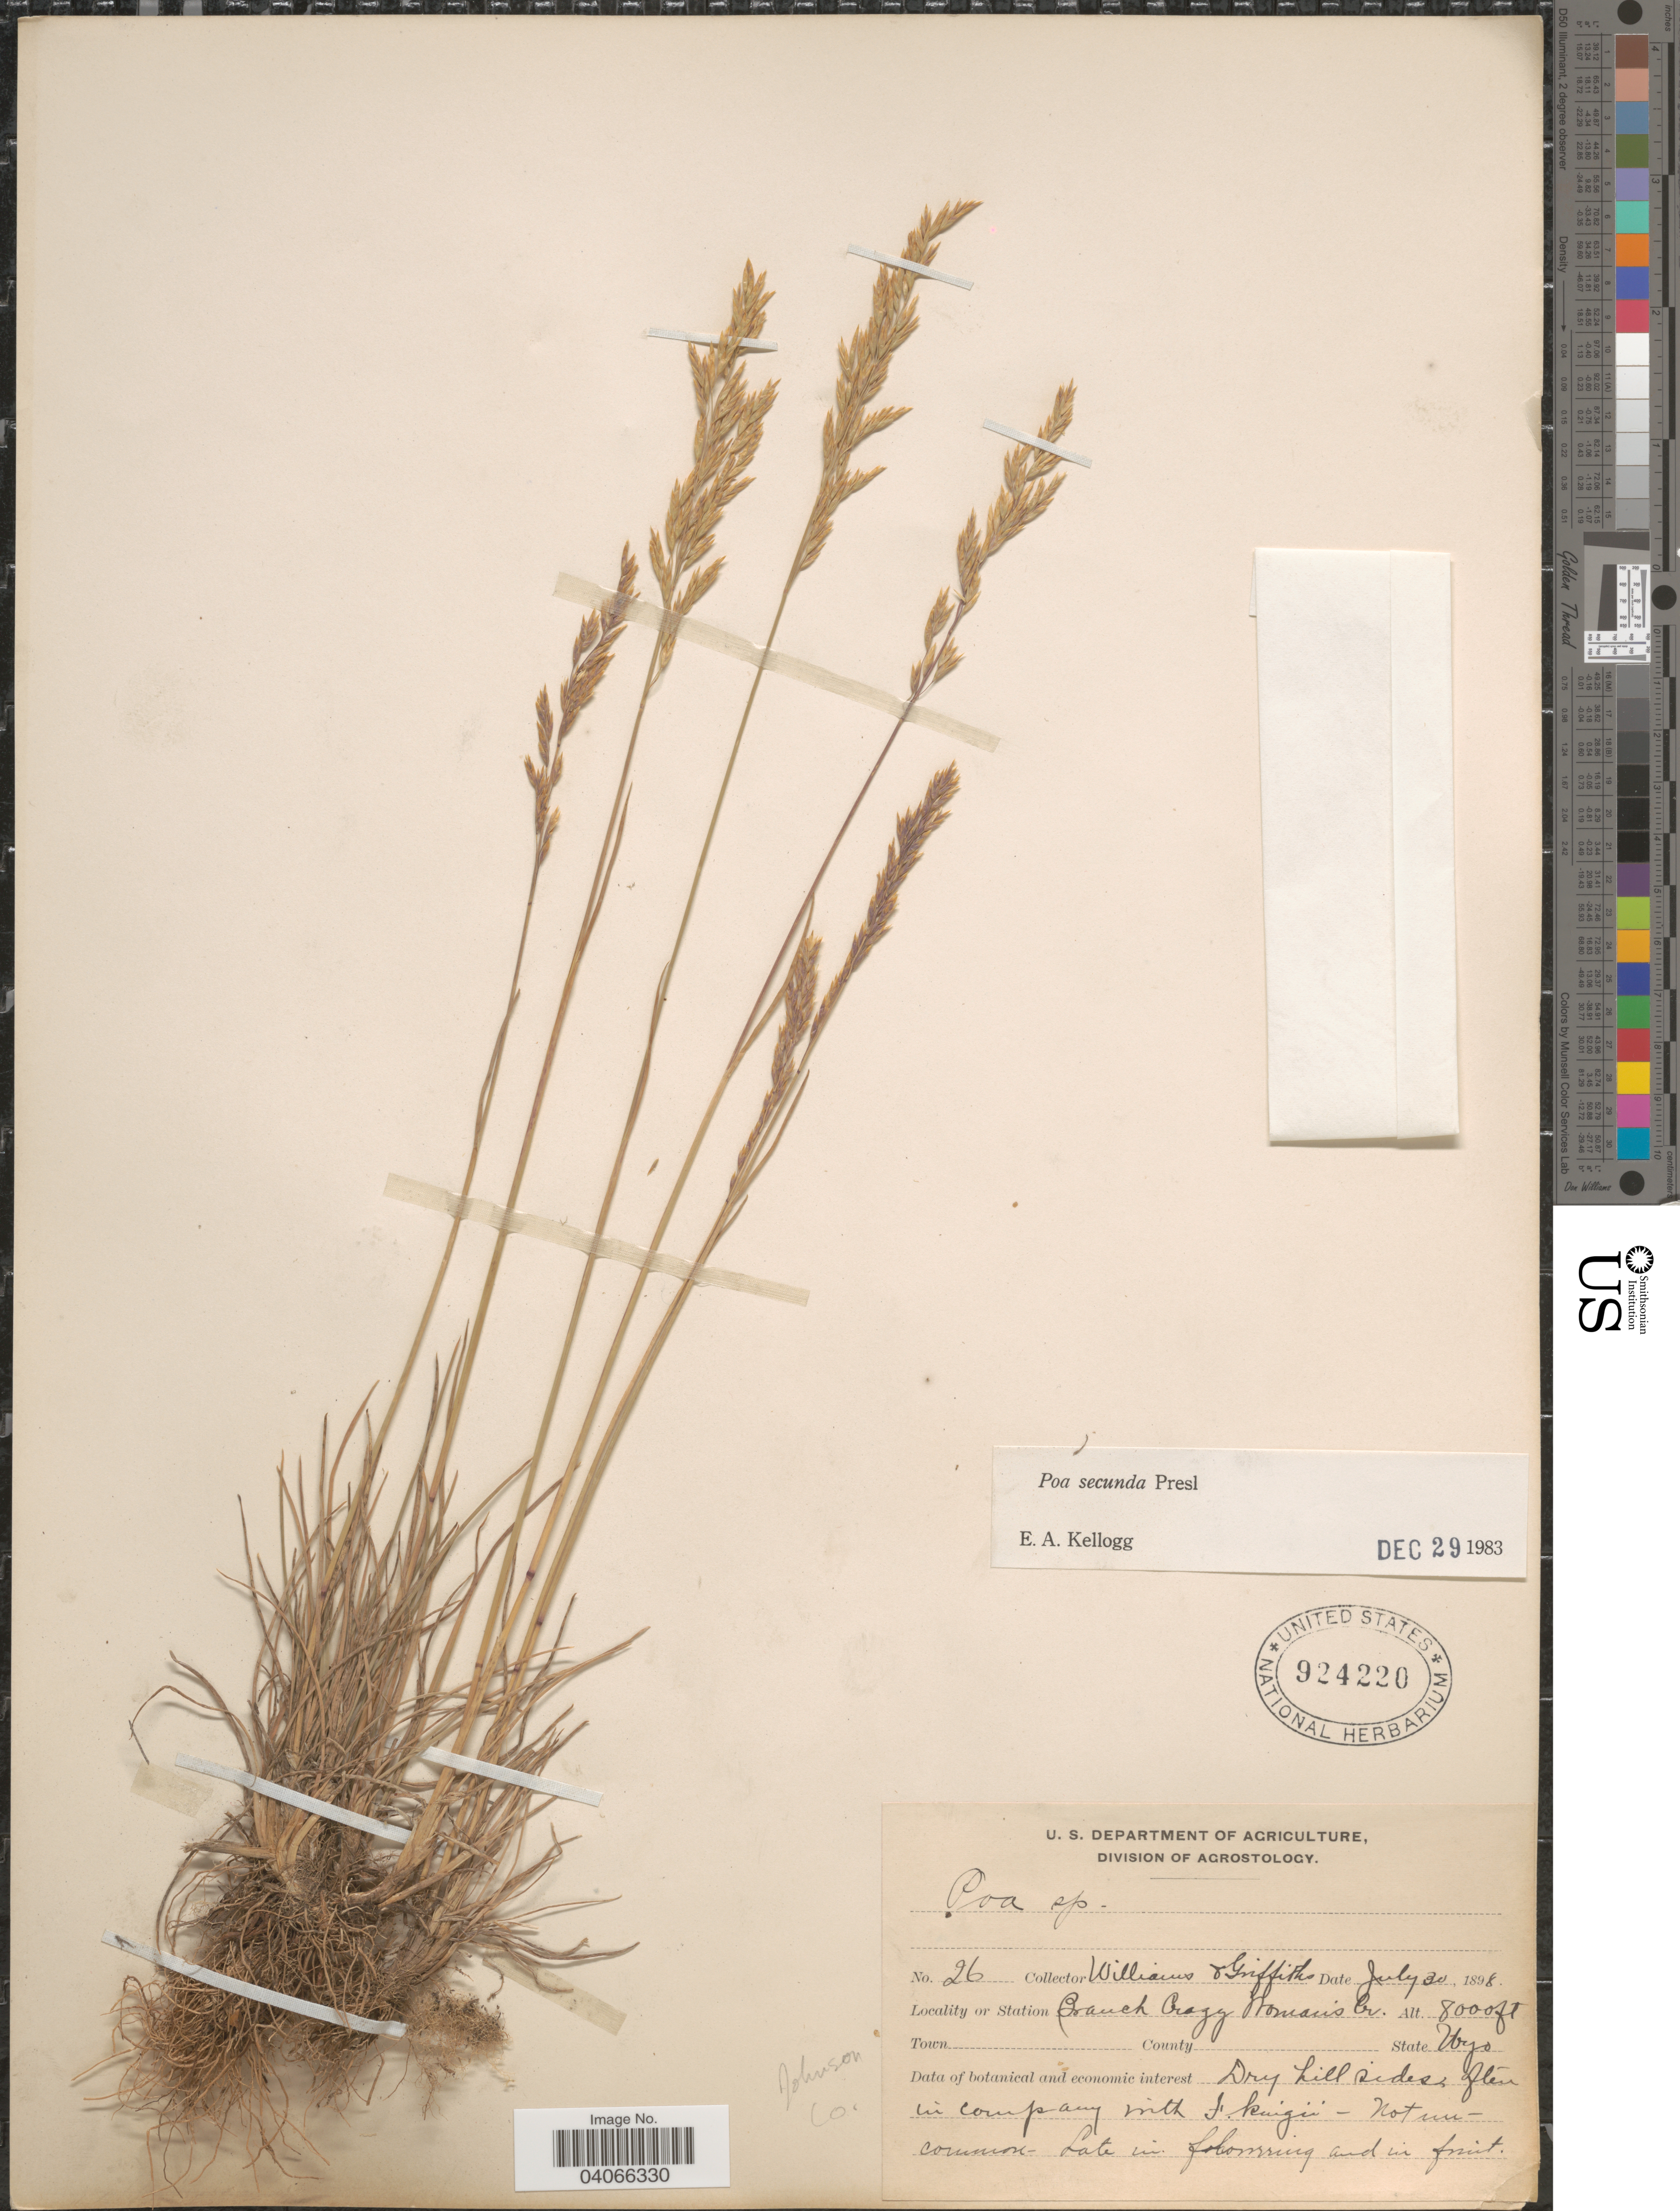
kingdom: Plantae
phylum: Tracheophyta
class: Liliopsida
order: Poales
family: Poaceae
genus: Poa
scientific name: Poa secunda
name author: J. Presl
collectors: -- Williams & -- Griffiths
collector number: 26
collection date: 1898-07-30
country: United States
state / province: Wyoming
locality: Branch Crazy Woman's Creek Johnson Co.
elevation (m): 2438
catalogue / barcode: US 924220